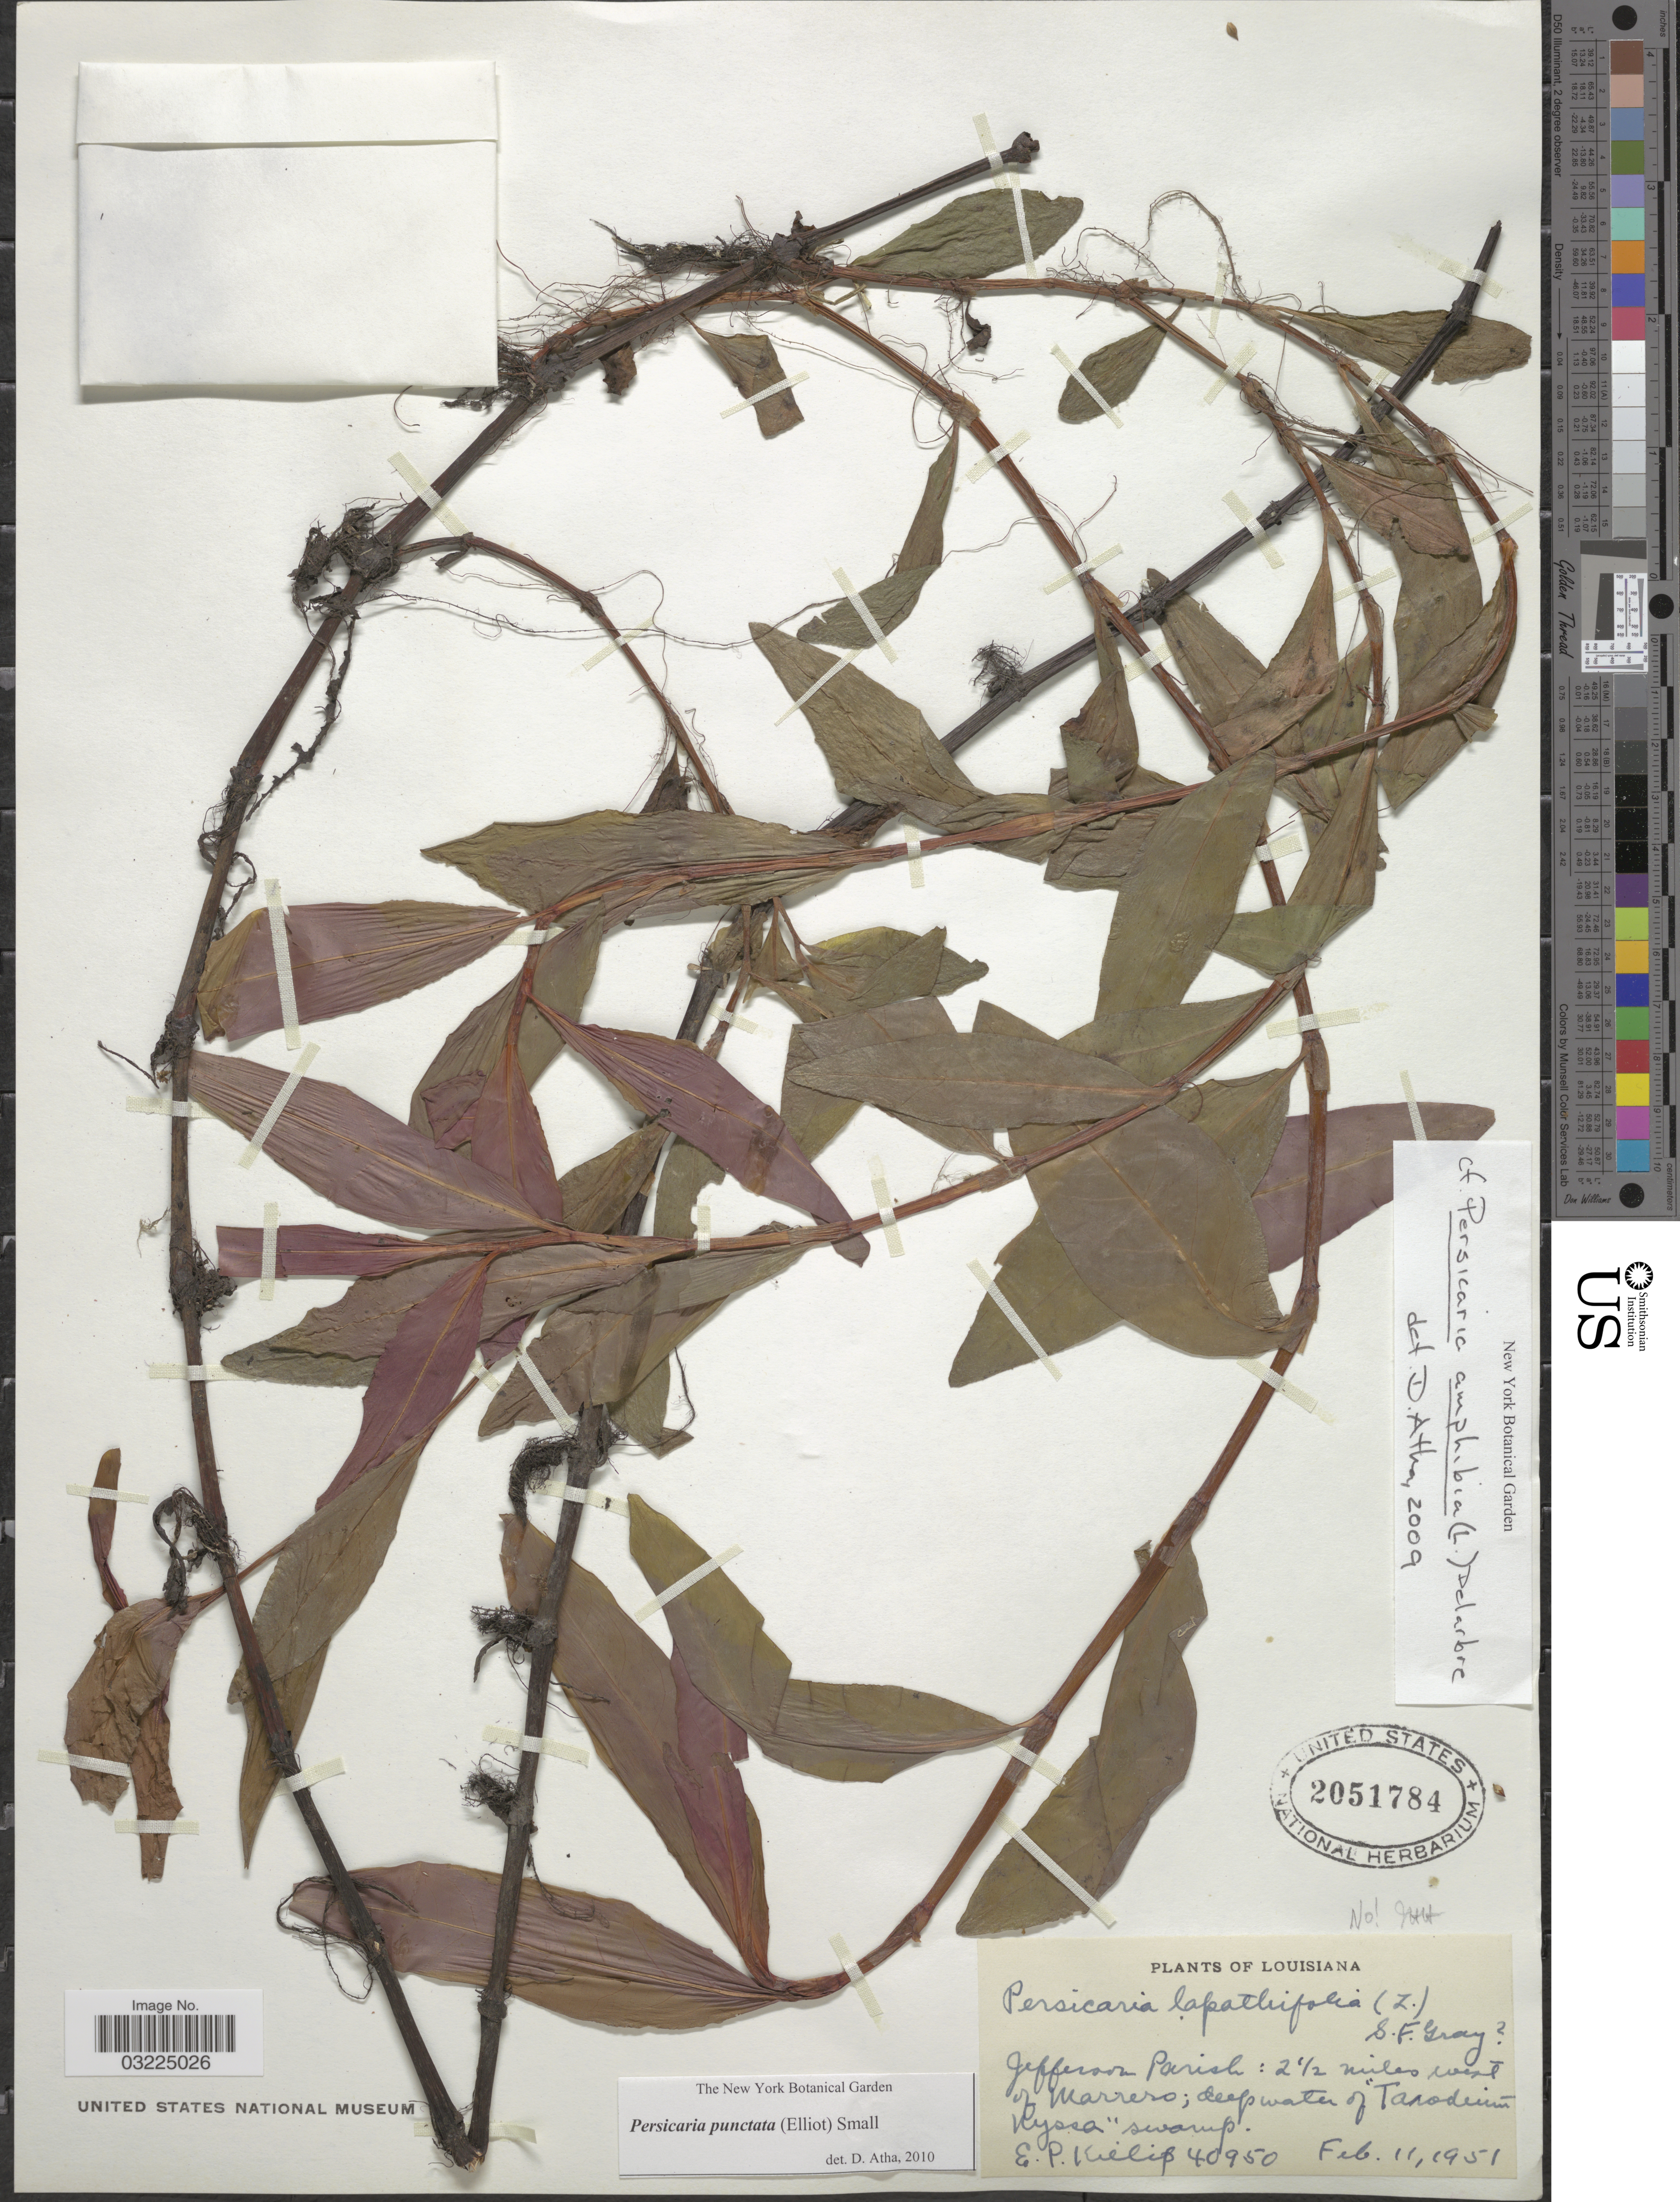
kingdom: Plantae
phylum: Tracheophyta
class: Magnoliopsida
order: Caryophyllales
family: Polygonaceae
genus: Polygonum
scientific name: Polygonum punctatum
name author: Elliott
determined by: Atha, D. E.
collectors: E. P. Killip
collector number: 40950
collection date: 1951-02-11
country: United States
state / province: Louisiana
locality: Jefferson Parish: 2½ miles west of Marrero; deep water of 'Taxodium-Nyassa' swamp.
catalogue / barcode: US 2051784